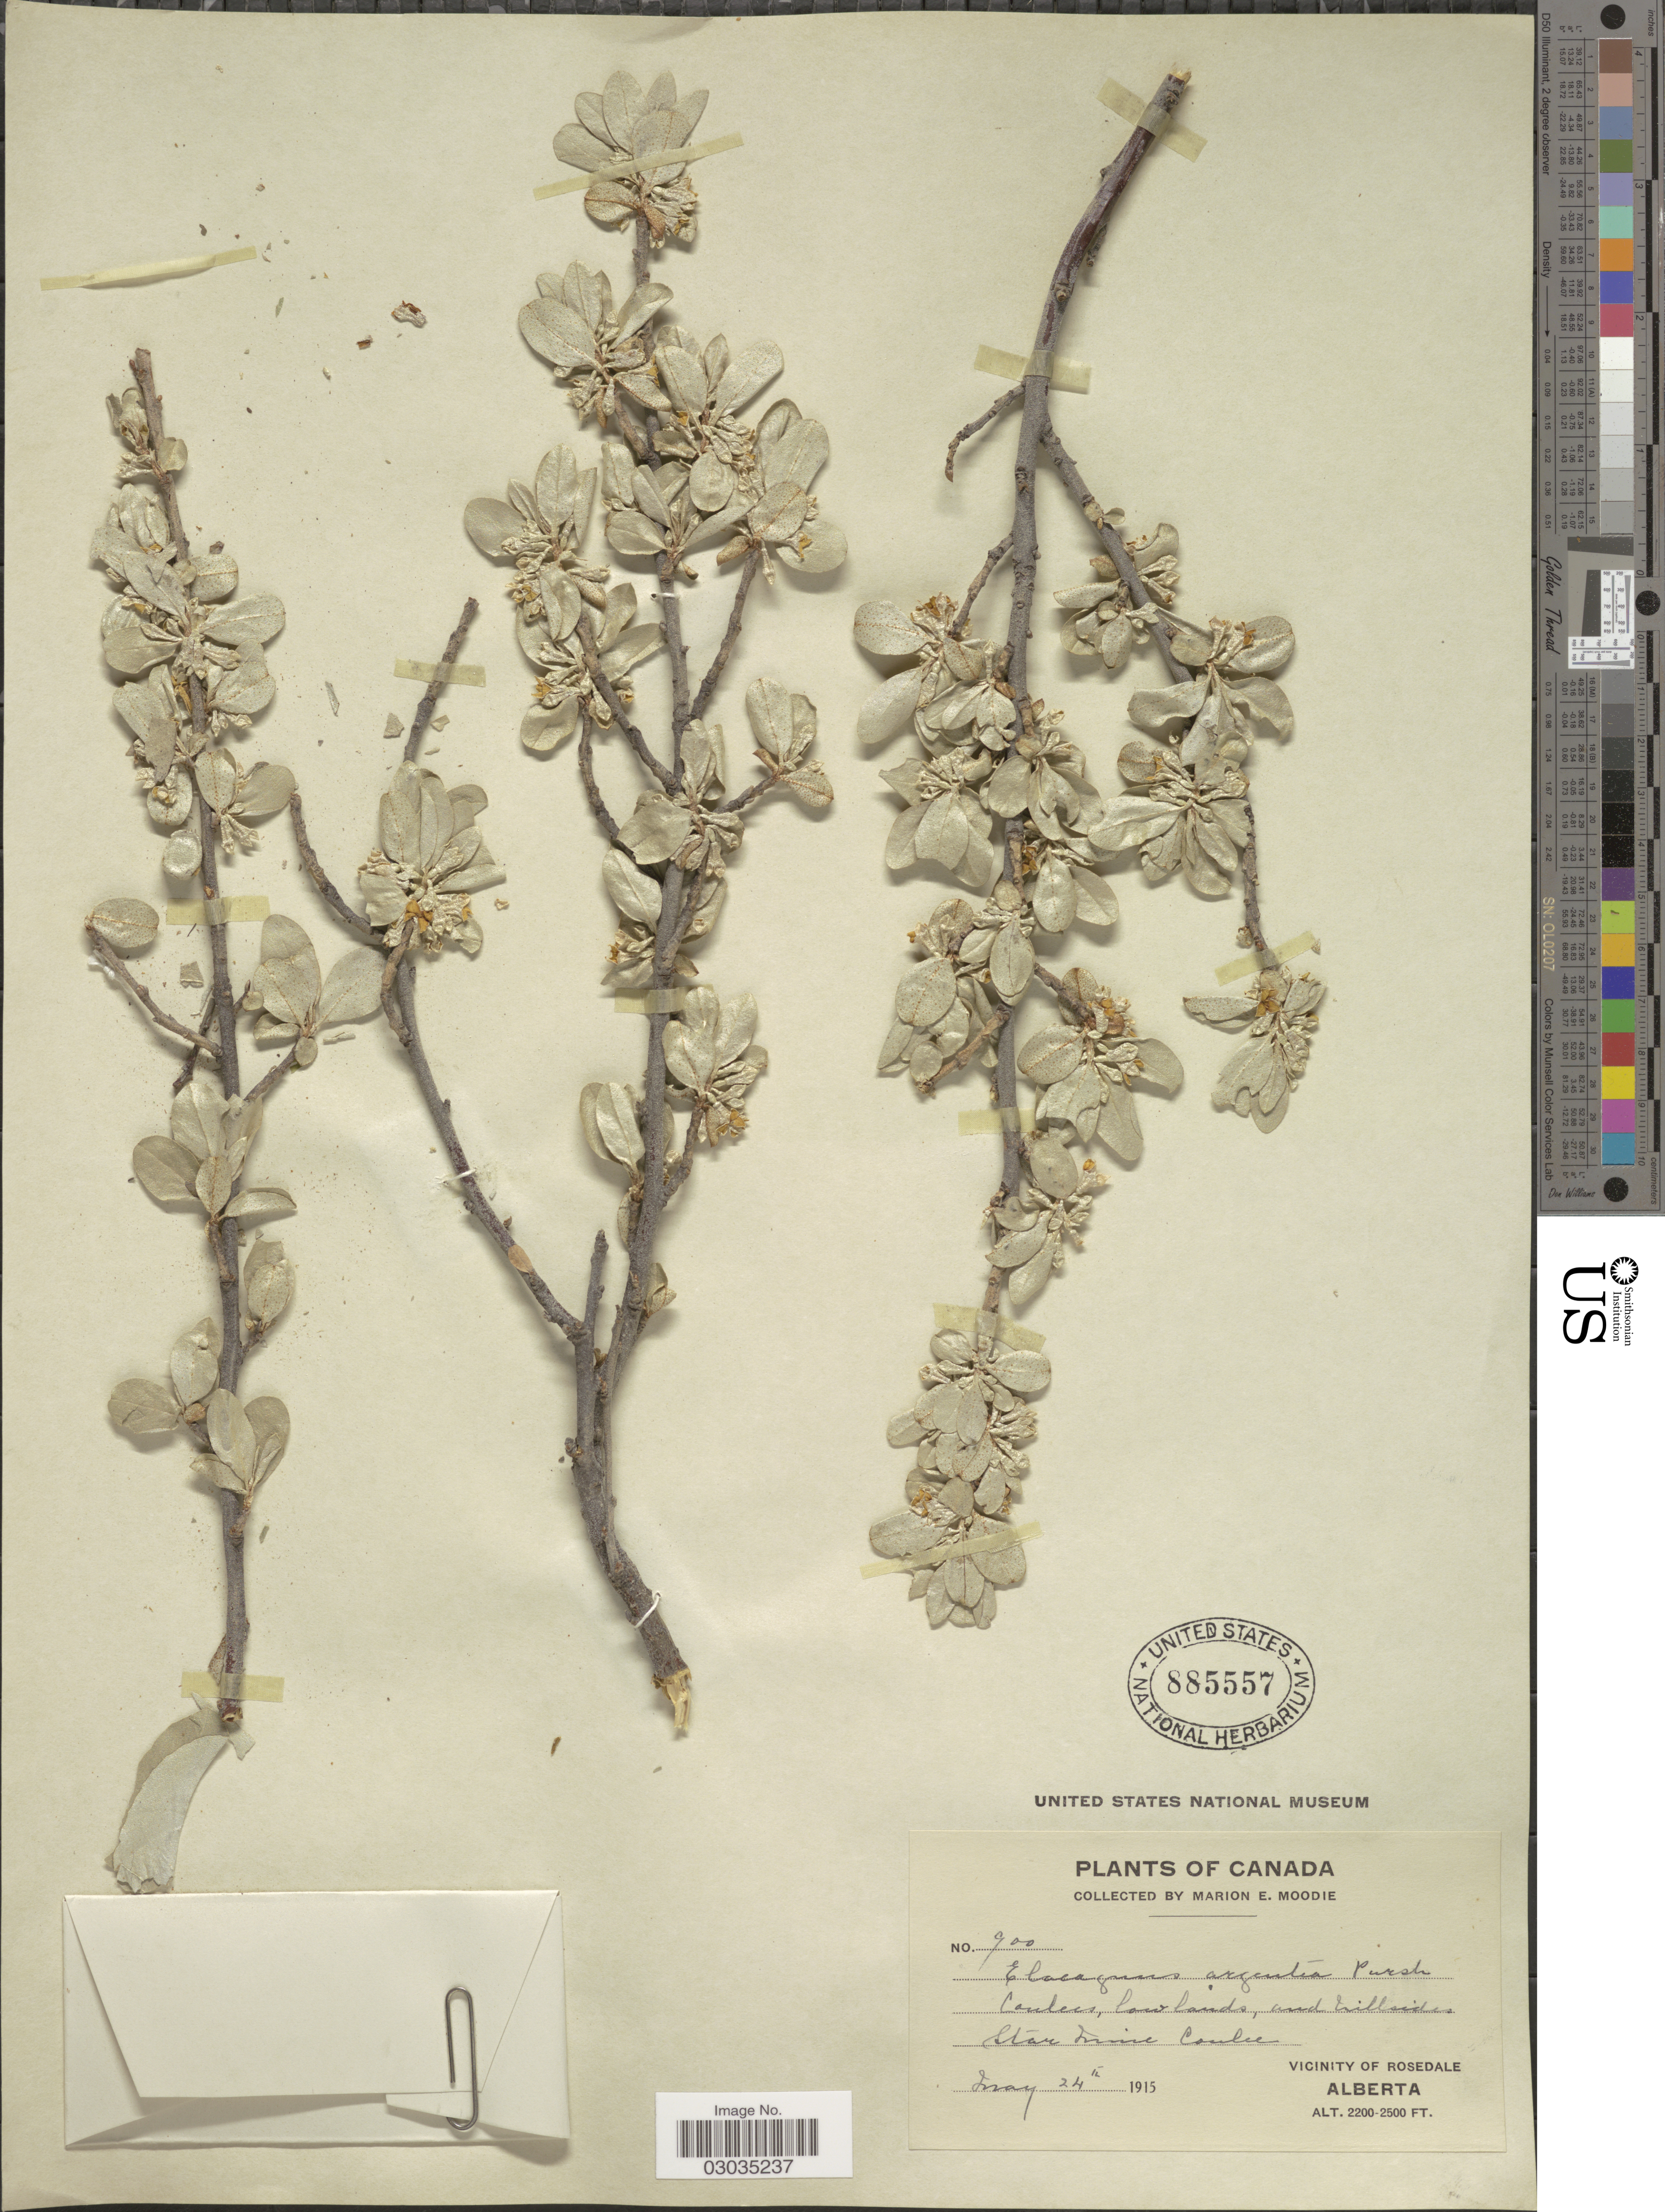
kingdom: Plantae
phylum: Tracheophyta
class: Magnoliopsida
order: Rosales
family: Elaeagnaceae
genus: Elaeagnus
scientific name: Elaeagnus commutata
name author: Bernh. ex Rydb.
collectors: M. E. Moodie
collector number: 900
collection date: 1915-05-24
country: Canada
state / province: Alberta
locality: Coulees, lowlands and hillsides, Star Mine Coulee, Vicinity of Rosedale, Alberta.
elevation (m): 671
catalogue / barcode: US 885557